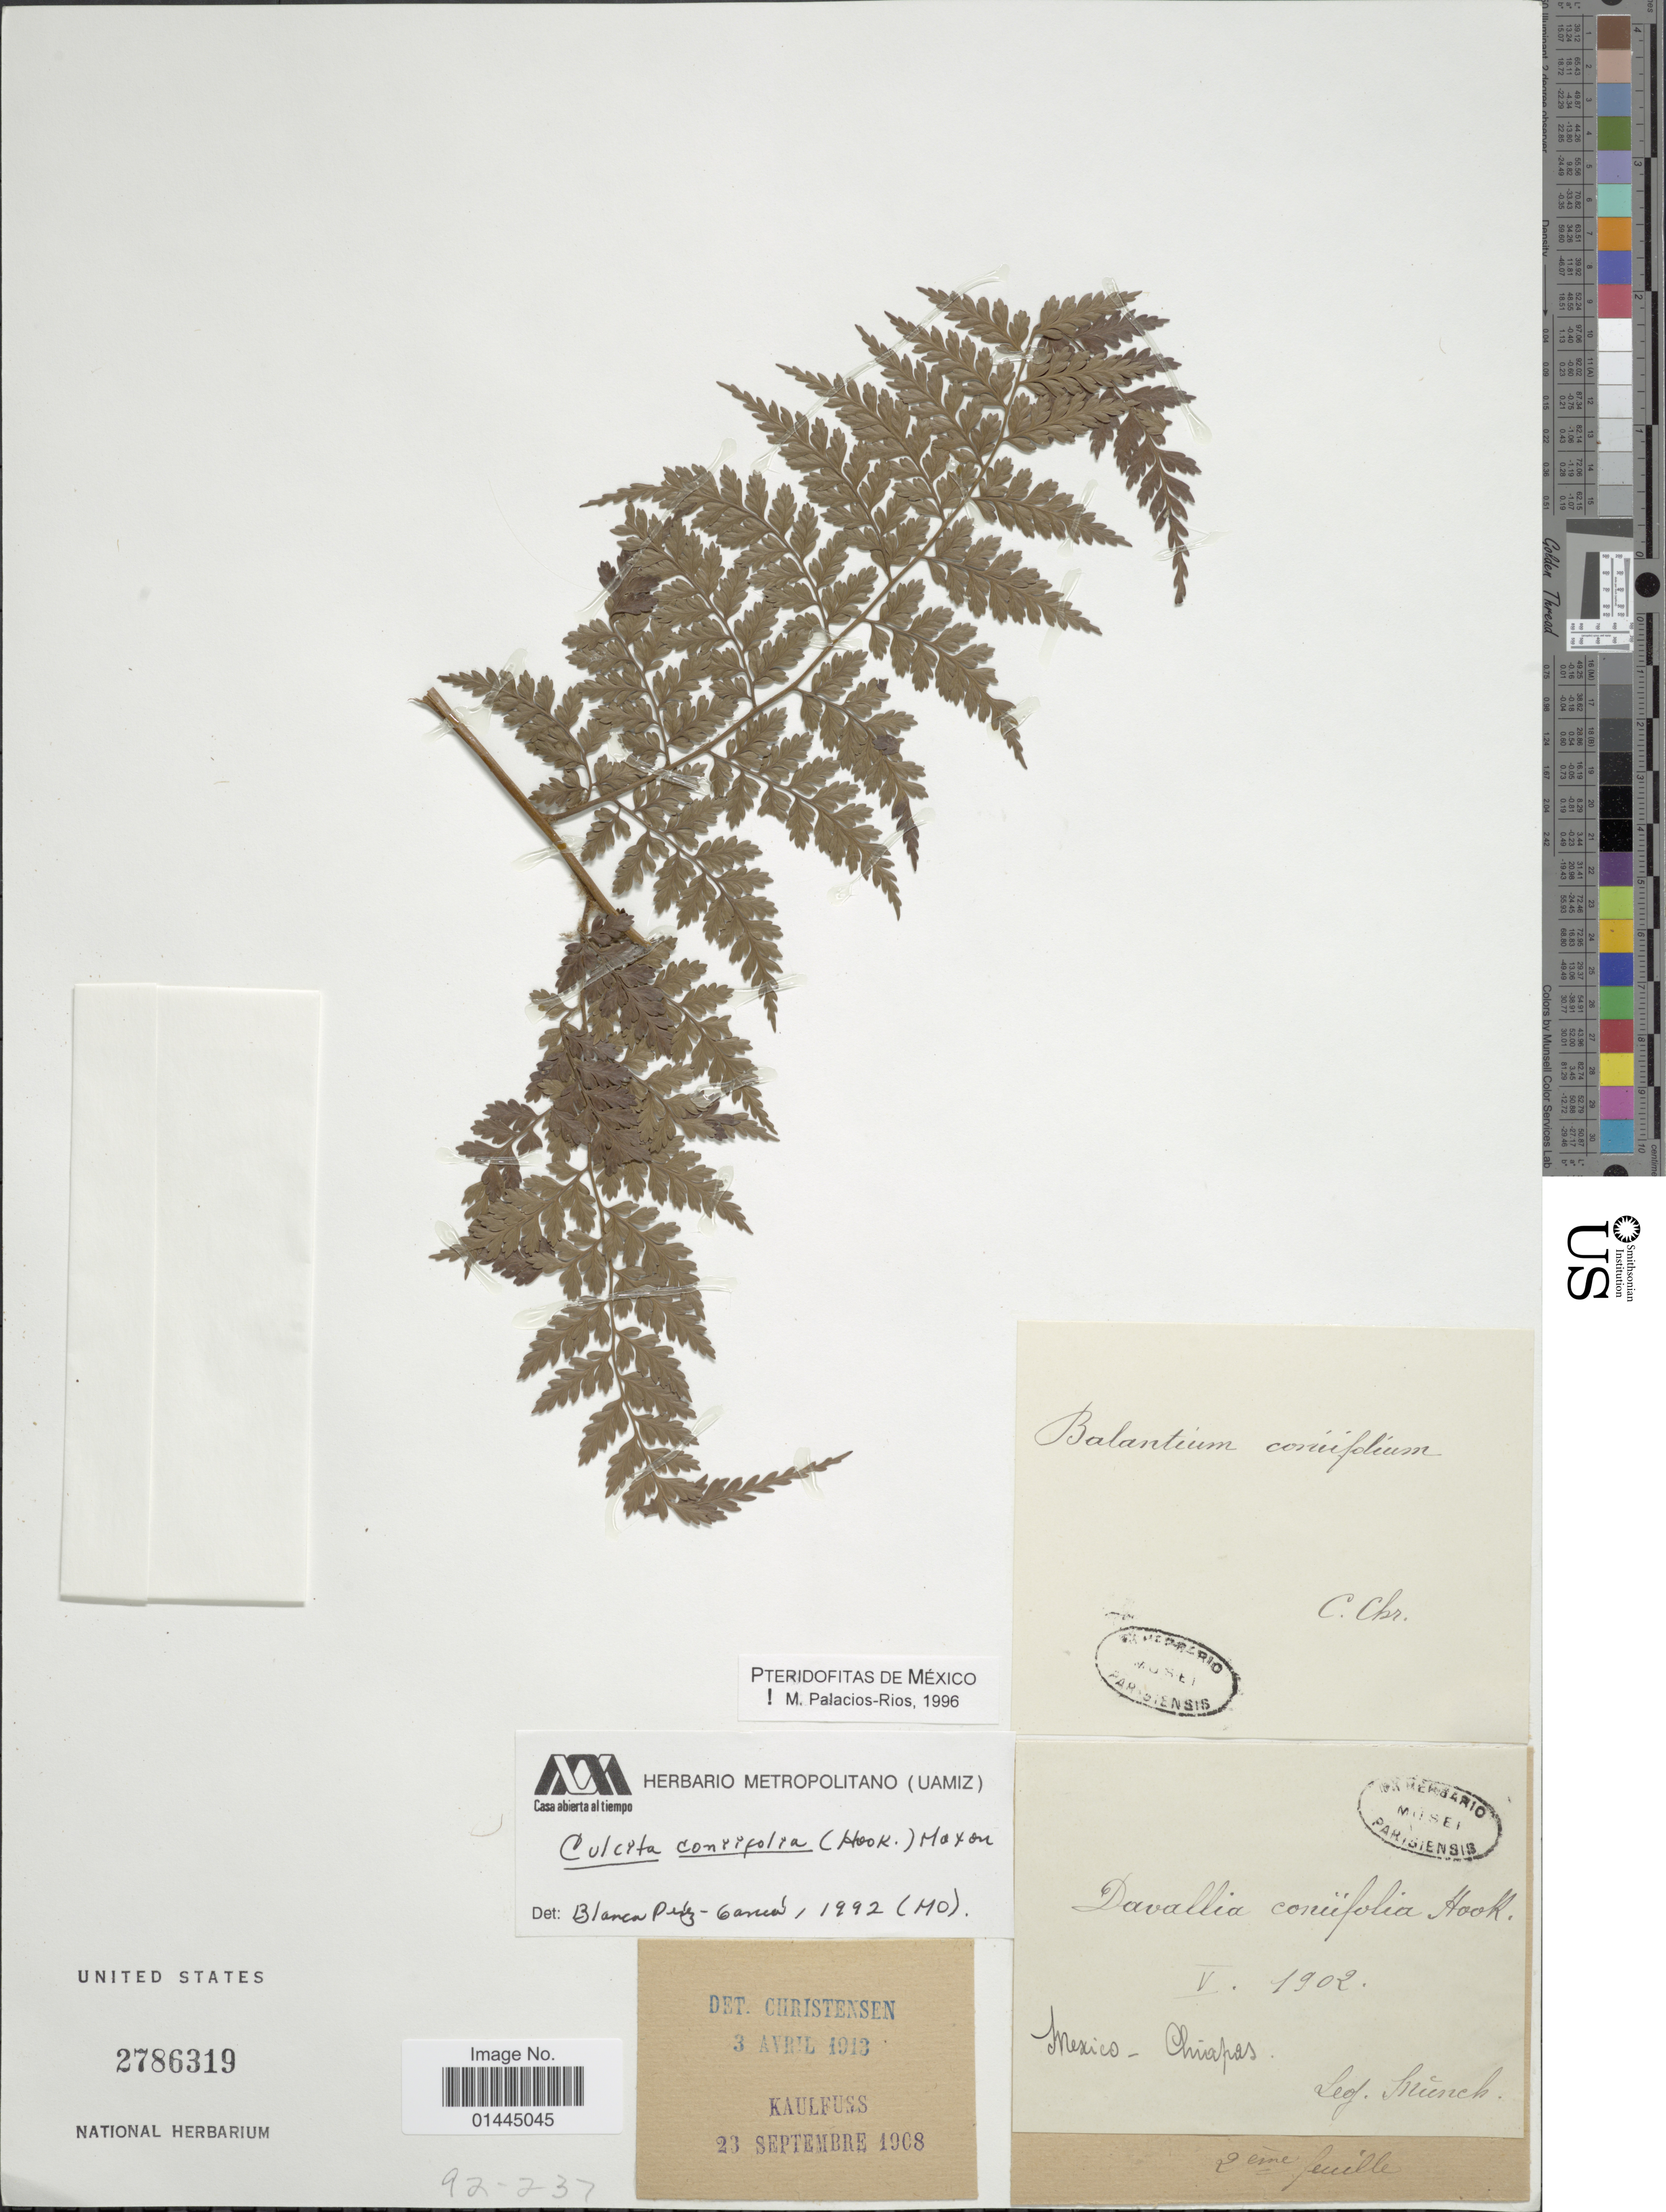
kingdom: Plantae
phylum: Tracheophyta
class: Polypodiopsida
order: Cyatheales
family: Culcitaceae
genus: Culcita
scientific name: Culcita coniifolia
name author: (Hook.) Maxon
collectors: G. Munch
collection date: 1902-05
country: Mexico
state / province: Chiapas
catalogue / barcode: US 2786319